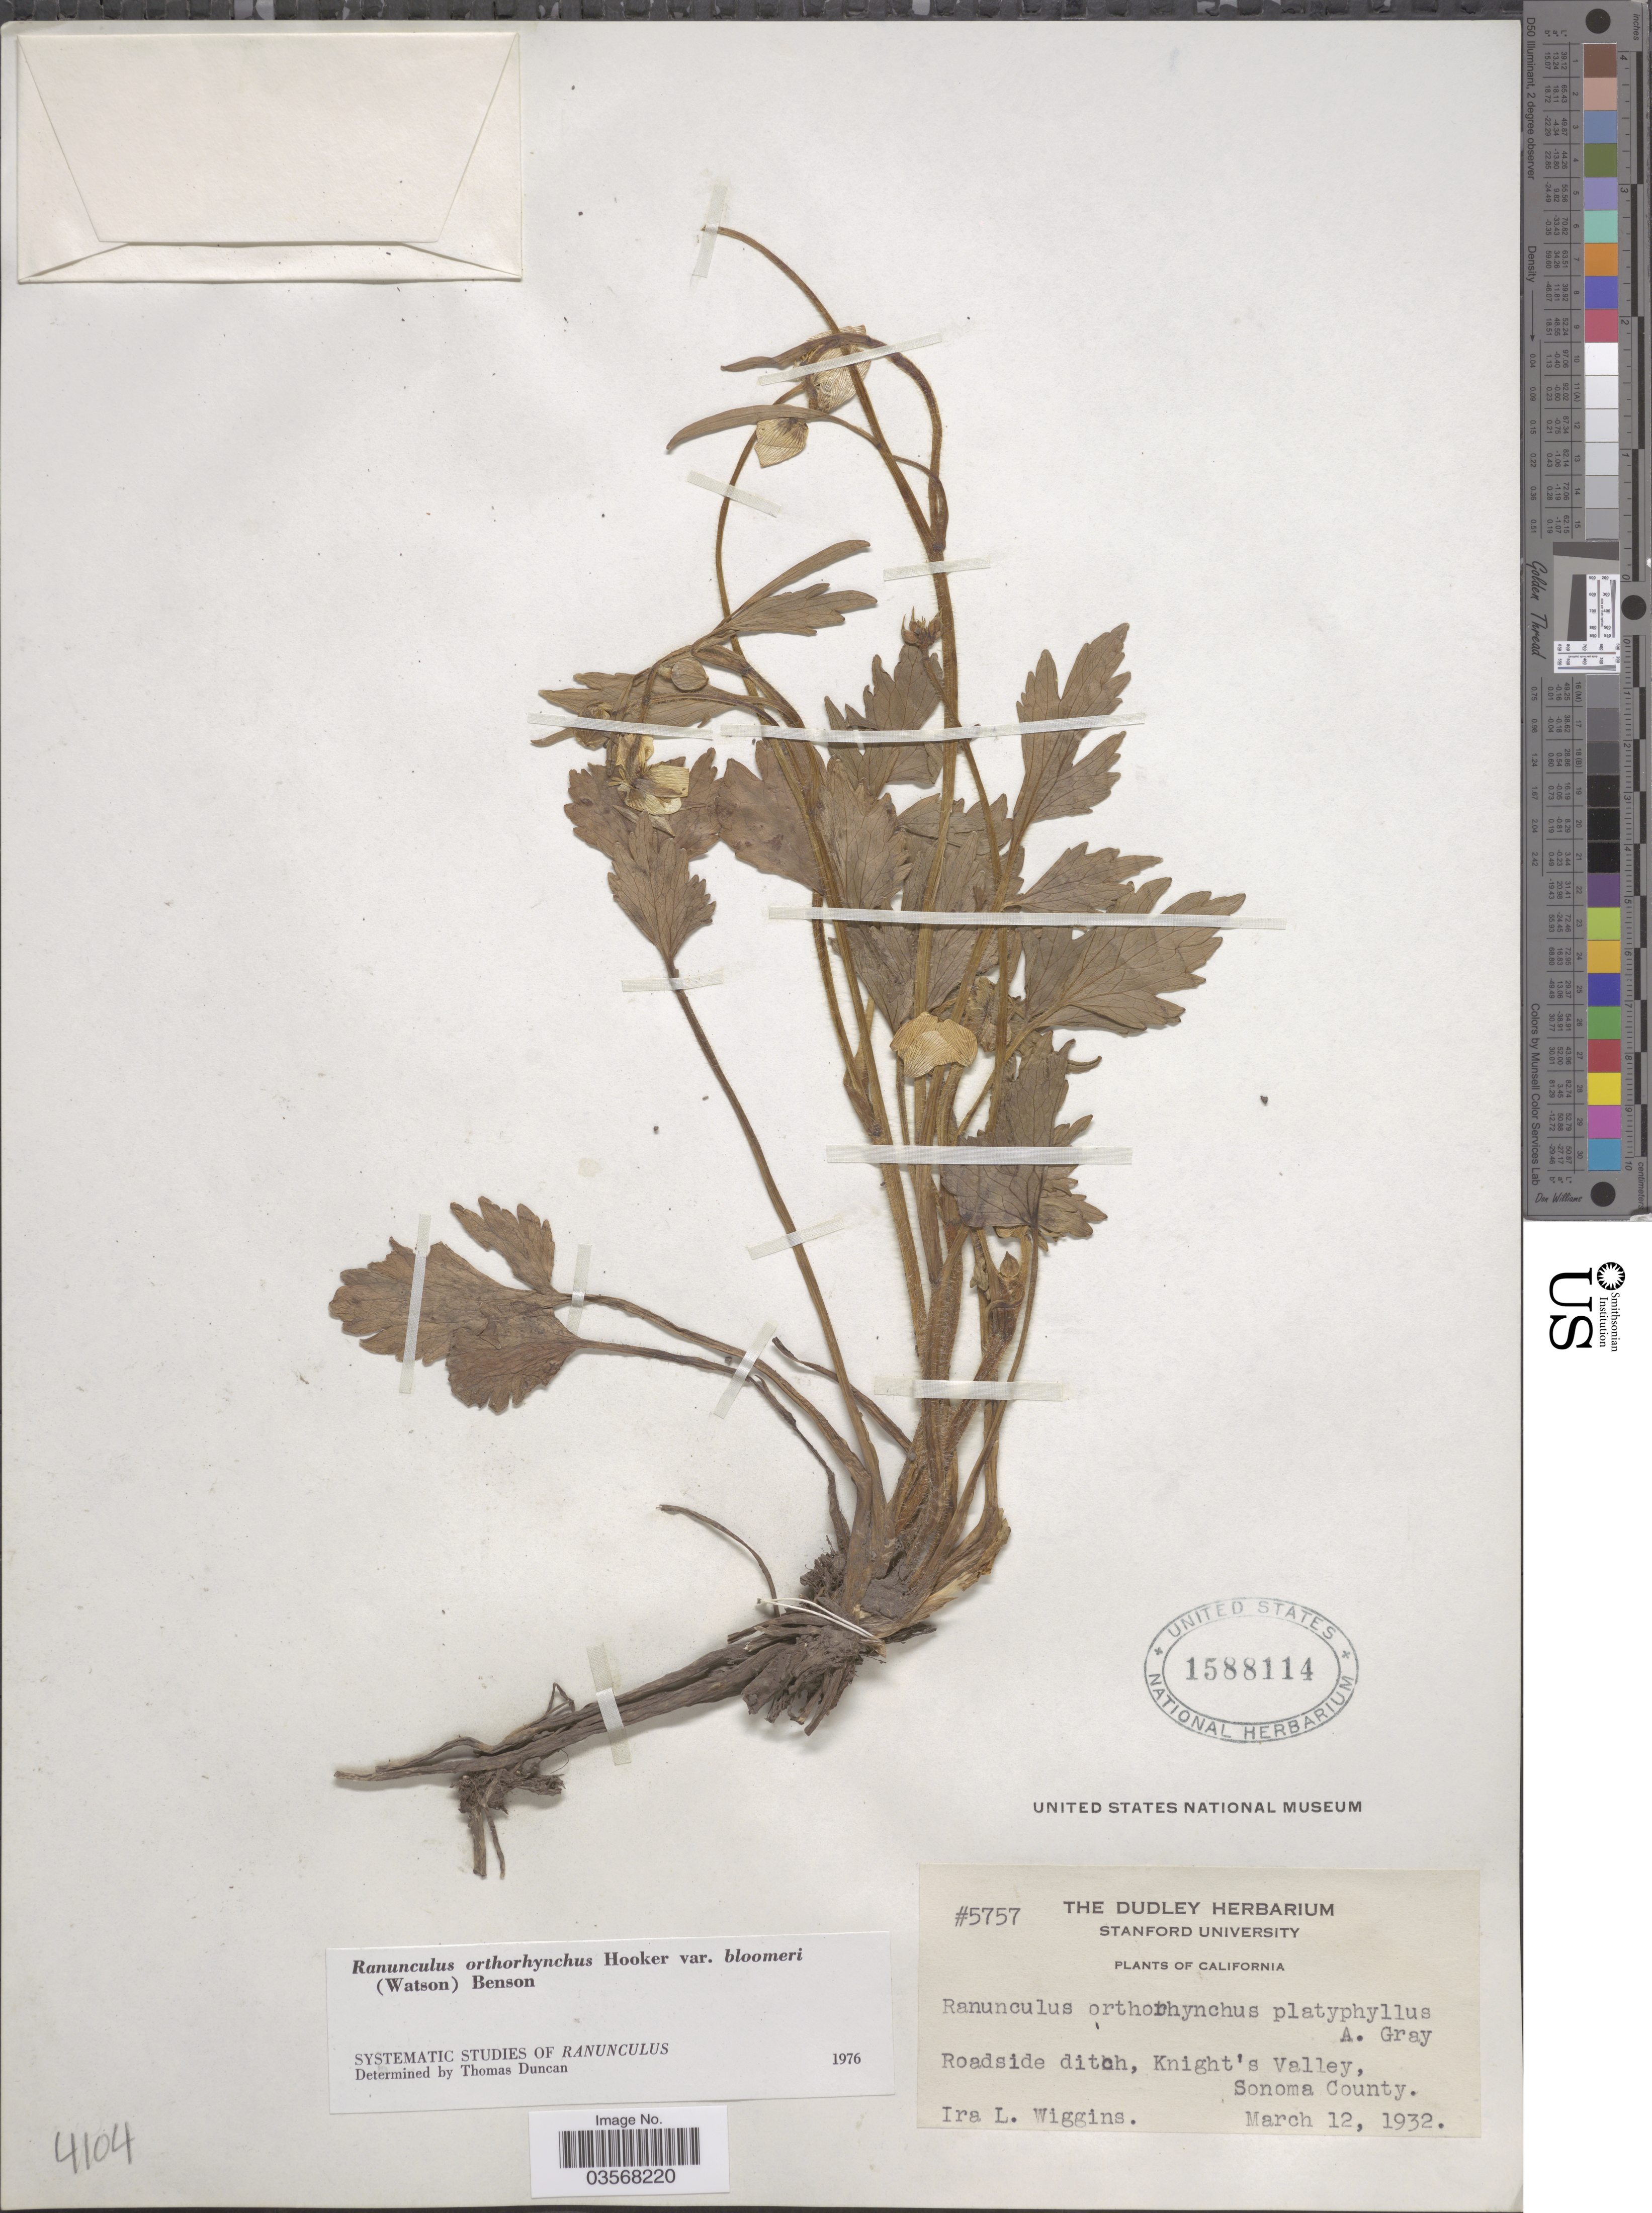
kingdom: Plantae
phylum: Tracheophyta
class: Magnoliopsida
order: Ranunculales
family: Ranunculaceae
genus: Ranunculus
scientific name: Ranunculus orthorhynchus var. bloomeri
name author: (S. Watson) L.D. Benson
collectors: I. L. Wiggins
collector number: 5757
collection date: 1932-03-12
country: United States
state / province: California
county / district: Sonoma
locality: Roadside ditch, Knight's Valley, Sonoma County.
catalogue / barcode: US 1588114